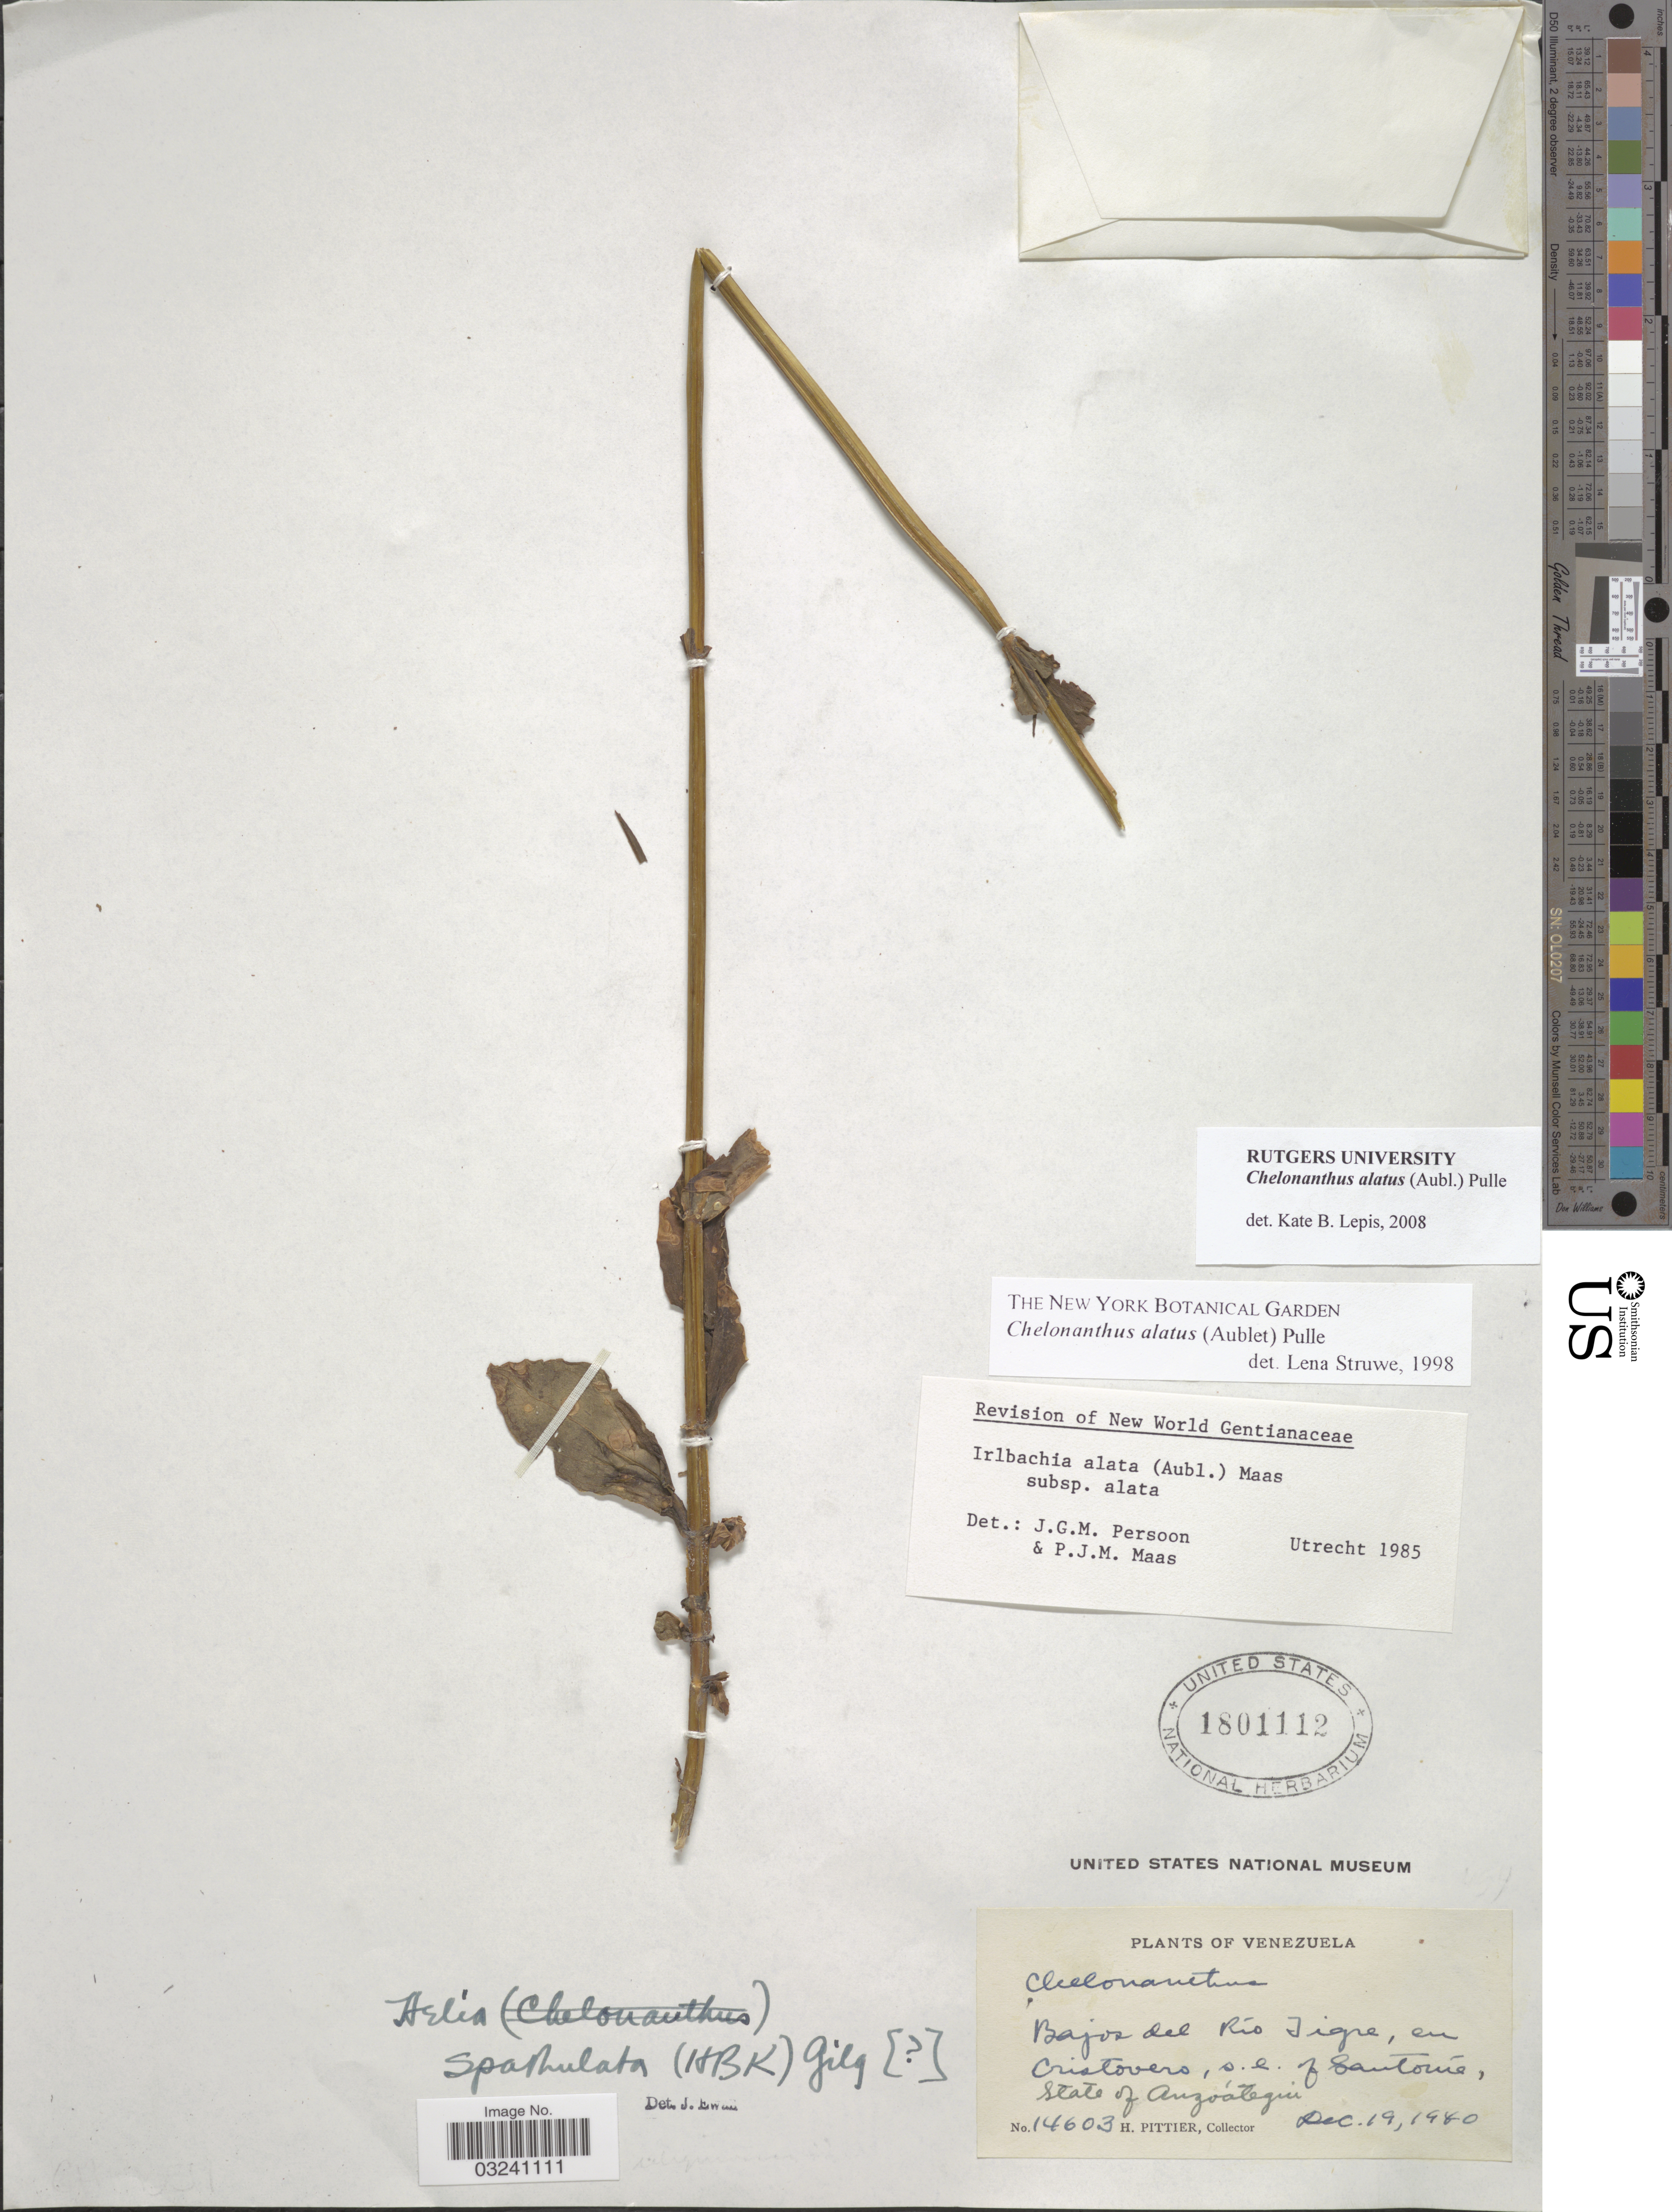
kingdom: Plantae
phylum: Tracheophyta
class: Magnoliopsida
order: Gentianales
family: Gentianaceae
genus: Chelonanthus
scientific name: Chelonanthus alatus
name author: (Aubl.) Pulle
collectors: H. F. Pittier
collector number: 14603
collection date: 1980-12-19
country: Venezuela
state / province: Anzoategui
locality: Bajos del Río Tigre, en Cristovers, s.e. of Santoniá.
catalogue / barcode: US 1801112